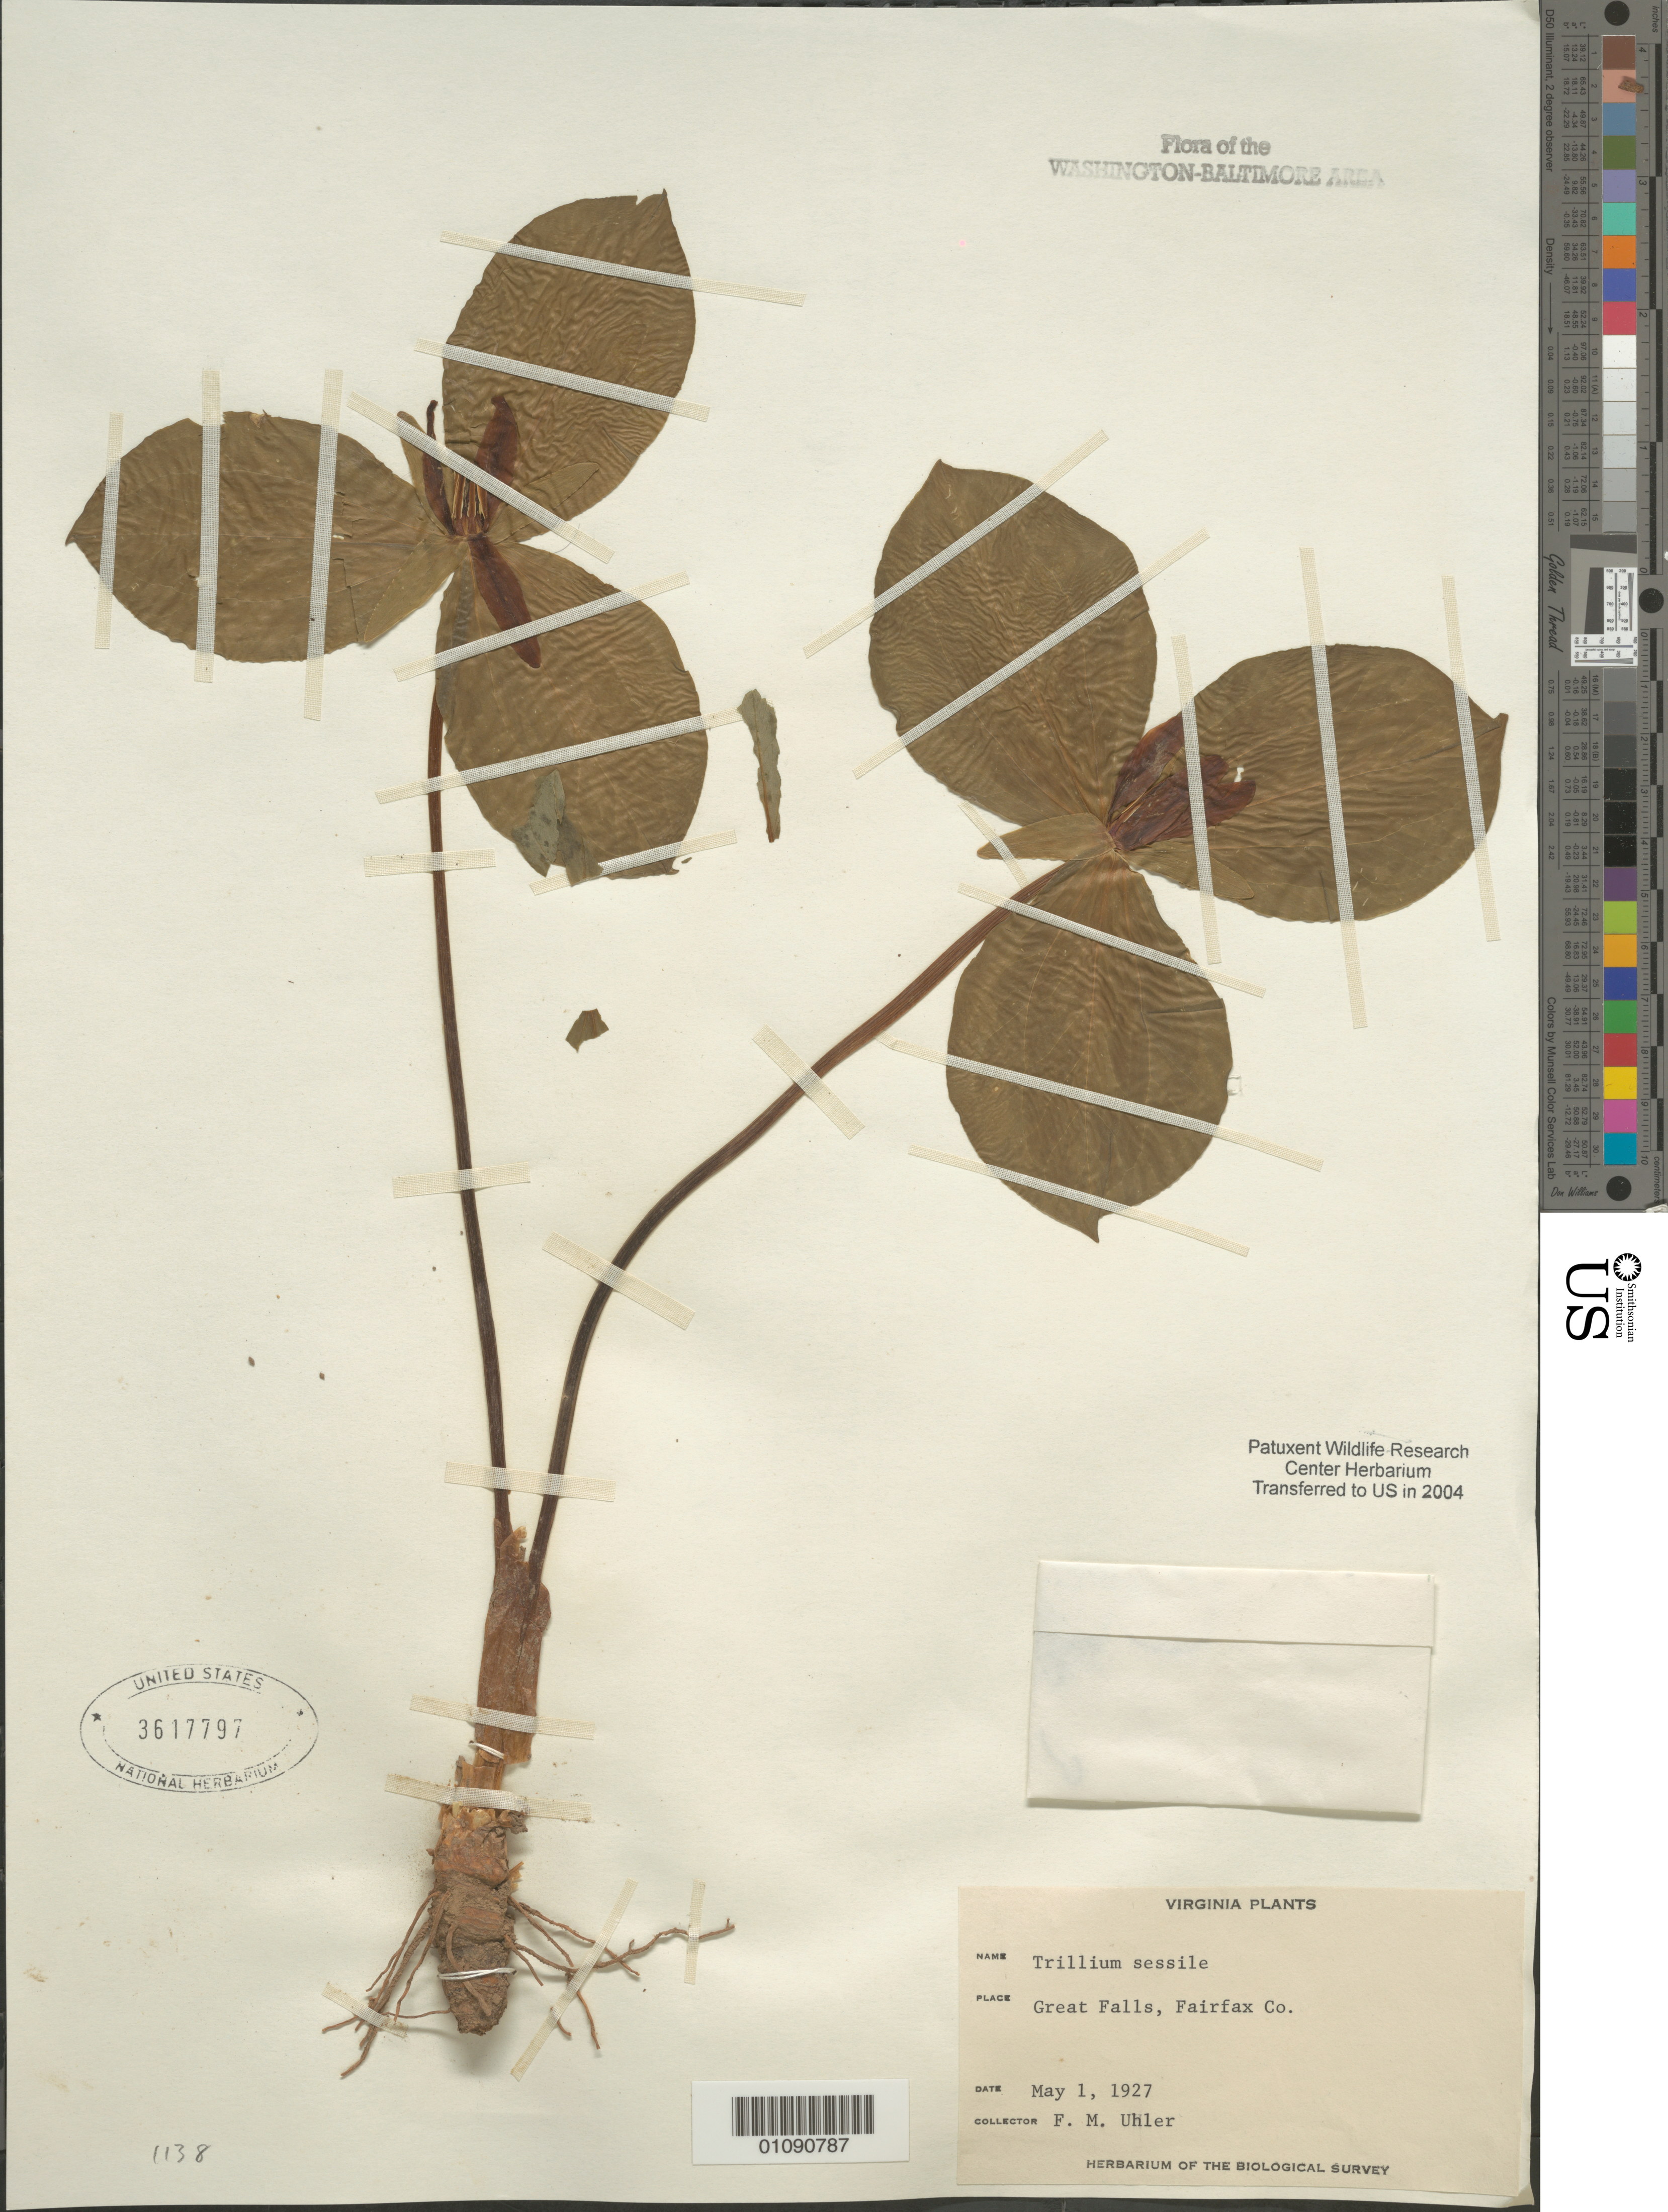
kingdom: Plantae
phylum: Tracheophyta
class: Liliopsida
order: Liliales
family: Melanthiaceae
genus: Trillium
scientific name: Trillium sessile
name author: L.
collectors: F. M. Uhler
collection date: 1927-05-01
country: United States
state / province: Virginia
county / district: Fairfax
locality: Great Falls.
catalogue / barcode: US 3617797